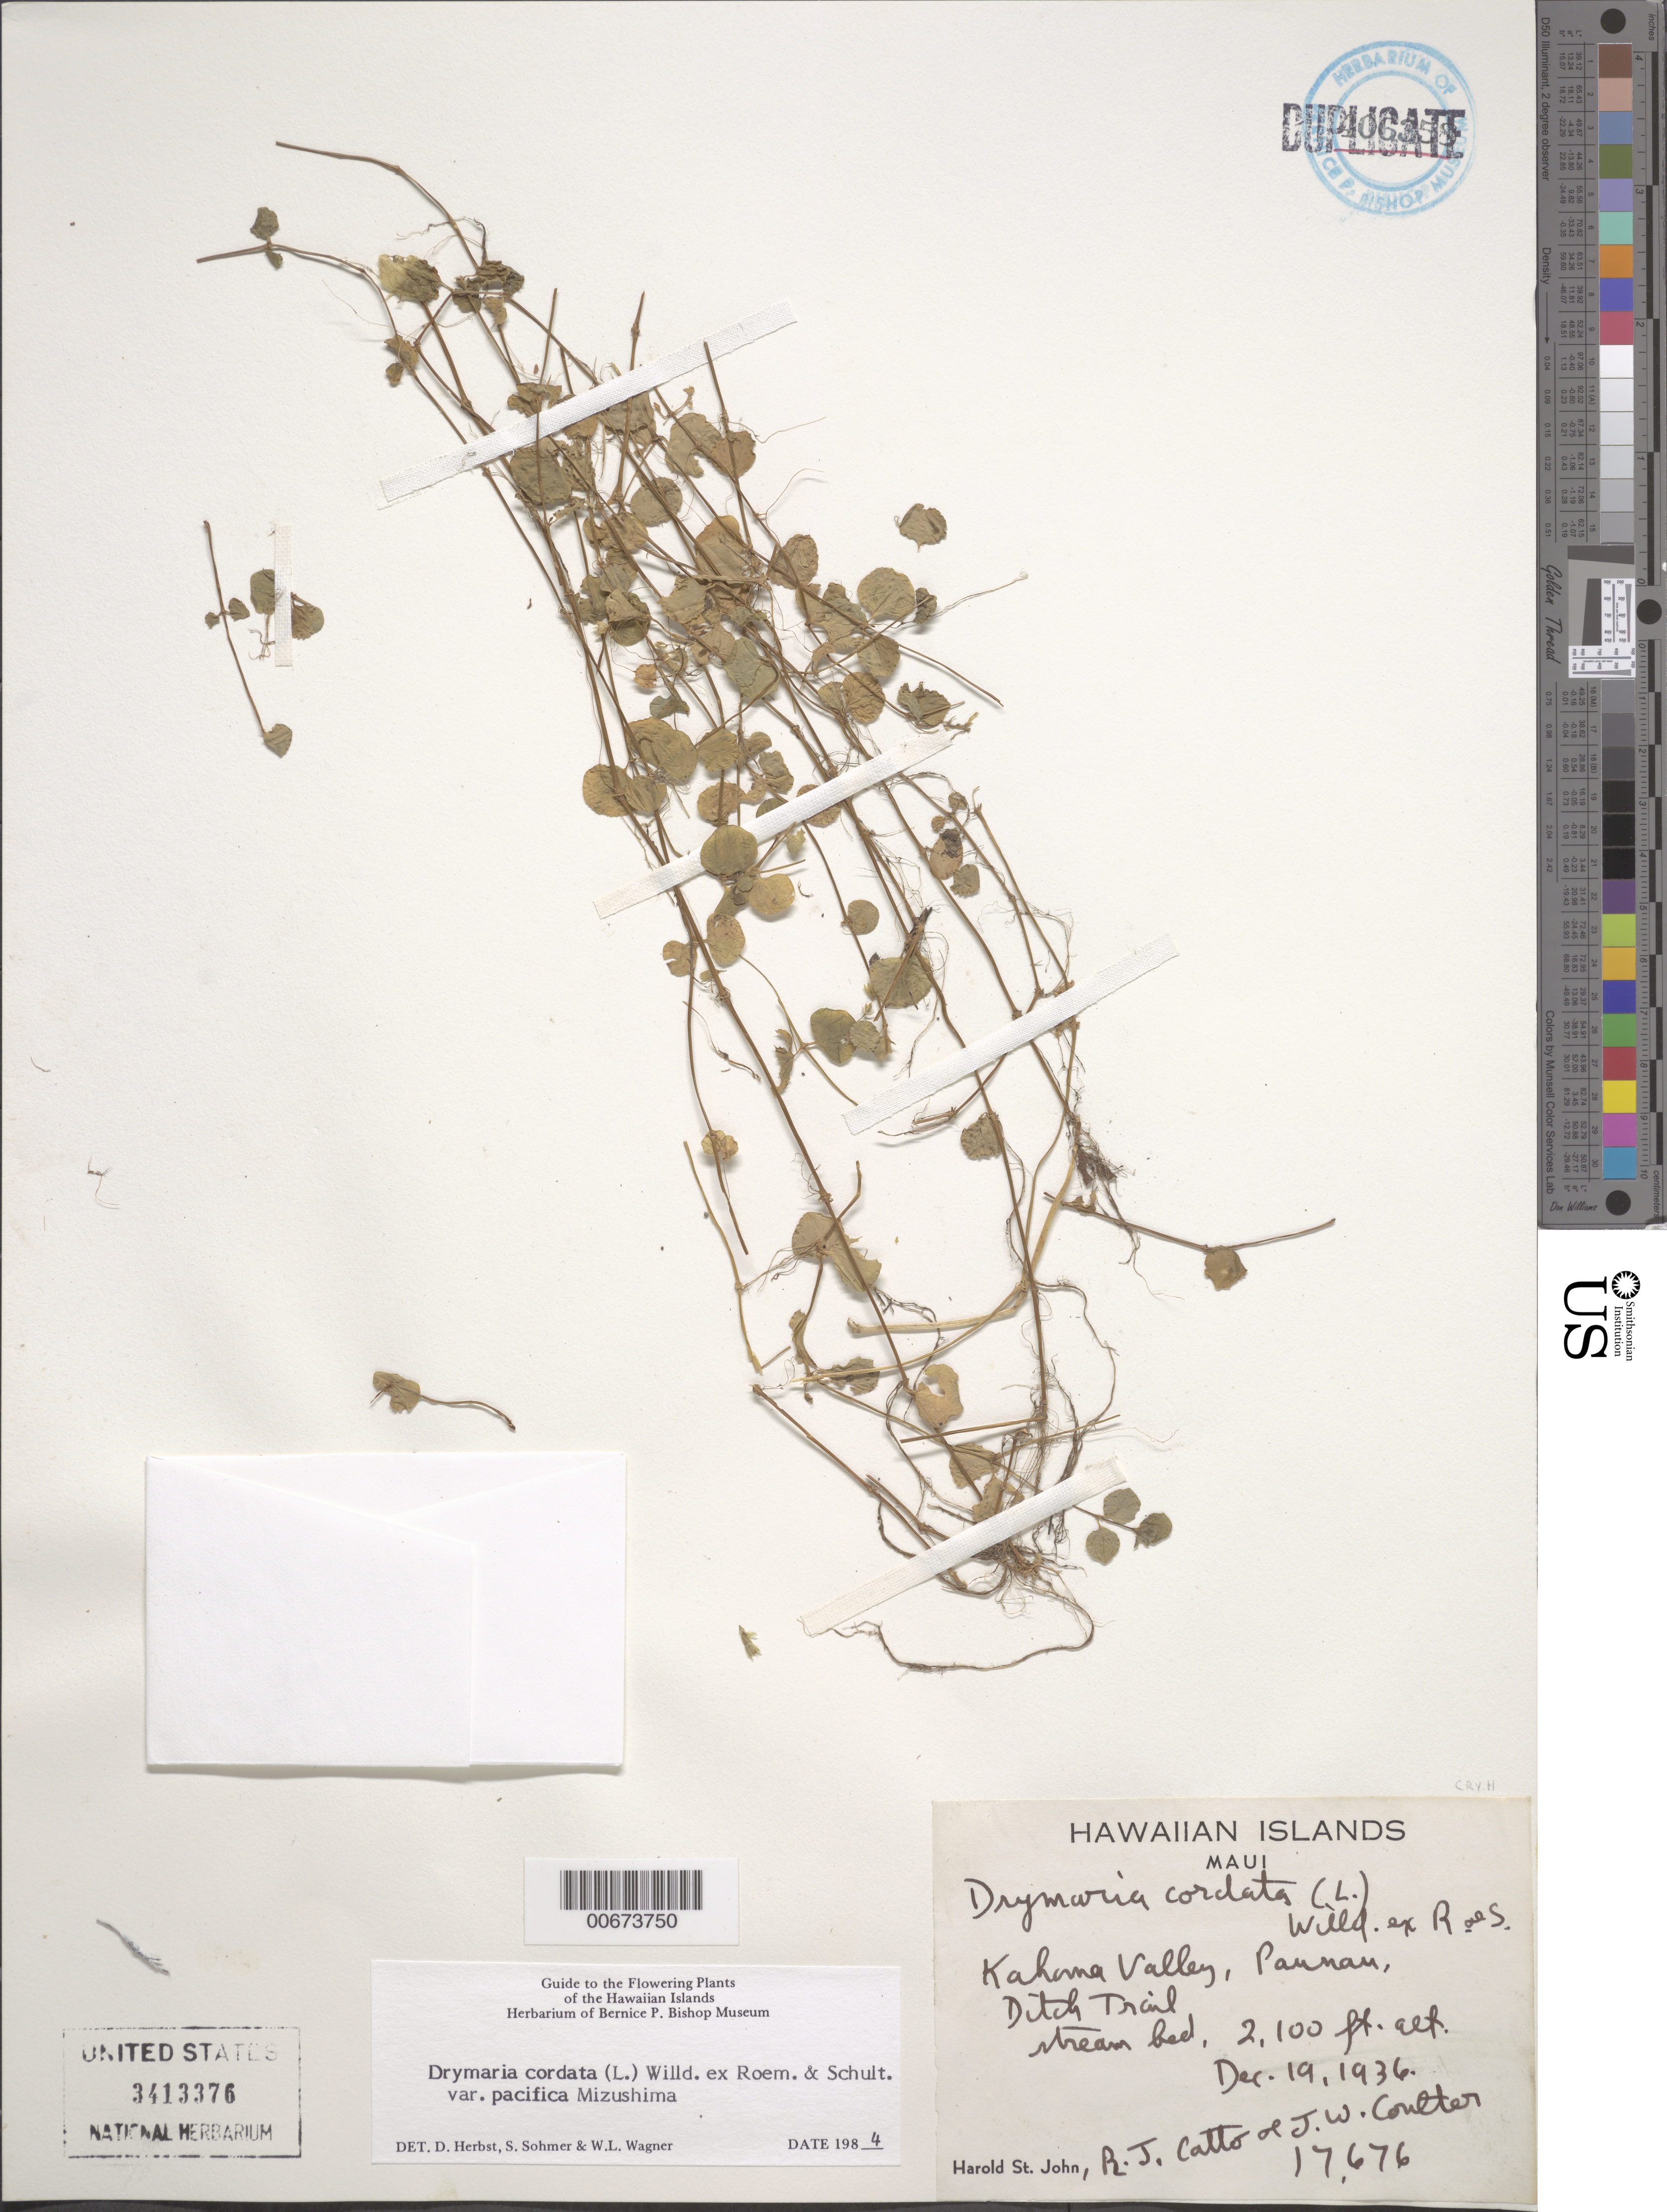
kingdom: Plantae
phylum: Tracheophyta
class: Magnoliopsida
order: Caryophyllales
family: Caryophyllaceae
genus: Drymaria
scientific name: Drymaria cordata var. pacifica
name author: M. Mizush.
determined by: Wagner, W. L.; Herbst, D. R.; Sohmer, S. H.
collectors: H. St. John, R. Catto & J. W. Coulter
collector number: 17676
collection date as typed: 19 Dec 1936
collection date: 1936-12-19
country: United States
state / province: Hawaii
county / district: Maui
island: Maui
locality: Kahoma Valley, Paunau, Ditch Trail, stream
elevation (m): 640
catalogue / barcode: US 3413376